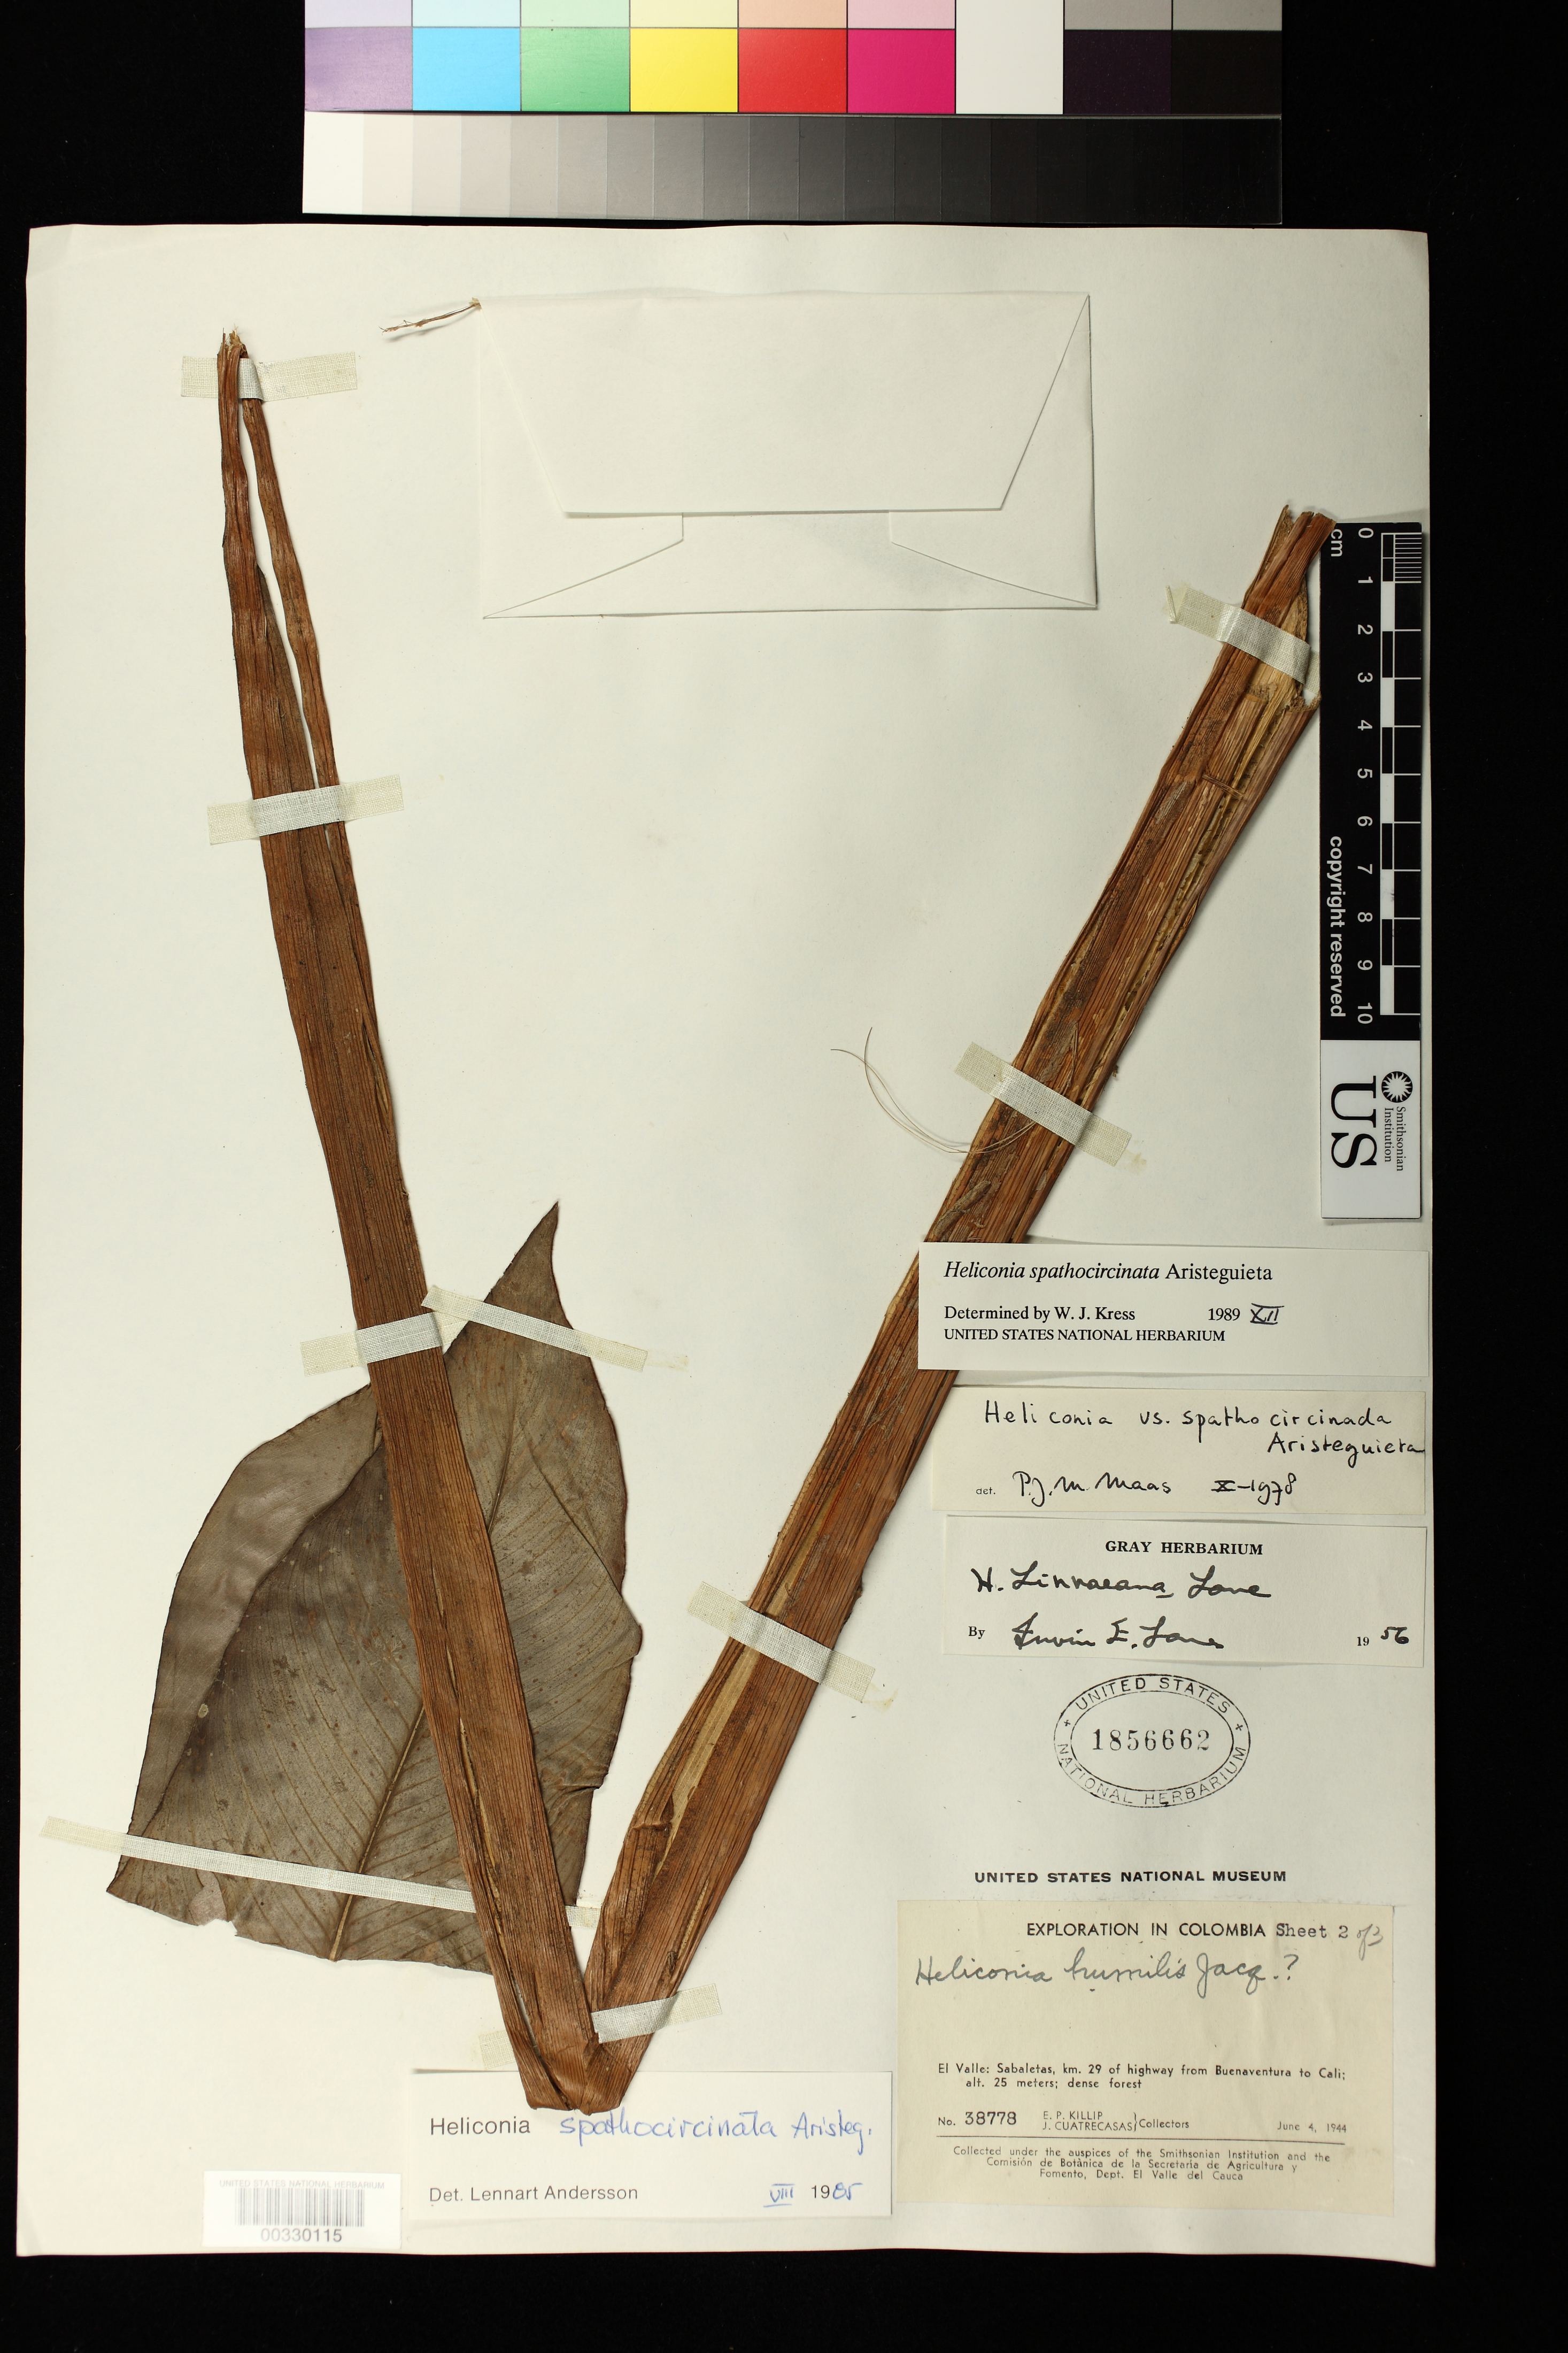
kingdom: Plantae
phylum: Tracheophyta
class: Liliopsida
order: Zingiberales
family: Heliconiaceae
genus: Heliconia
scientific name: Heliconia spathocircinata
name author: Aristeg.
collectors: E. P. Killip & J. Cuatrecasas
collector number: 38778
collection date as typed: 04 Jun 1944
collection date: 1944-06-04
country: Colombia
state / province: Valle del Cauca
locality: Sabaletas, km 29 of highway from Buena Ventura to Cali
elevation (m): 25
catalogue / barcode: US 1856662